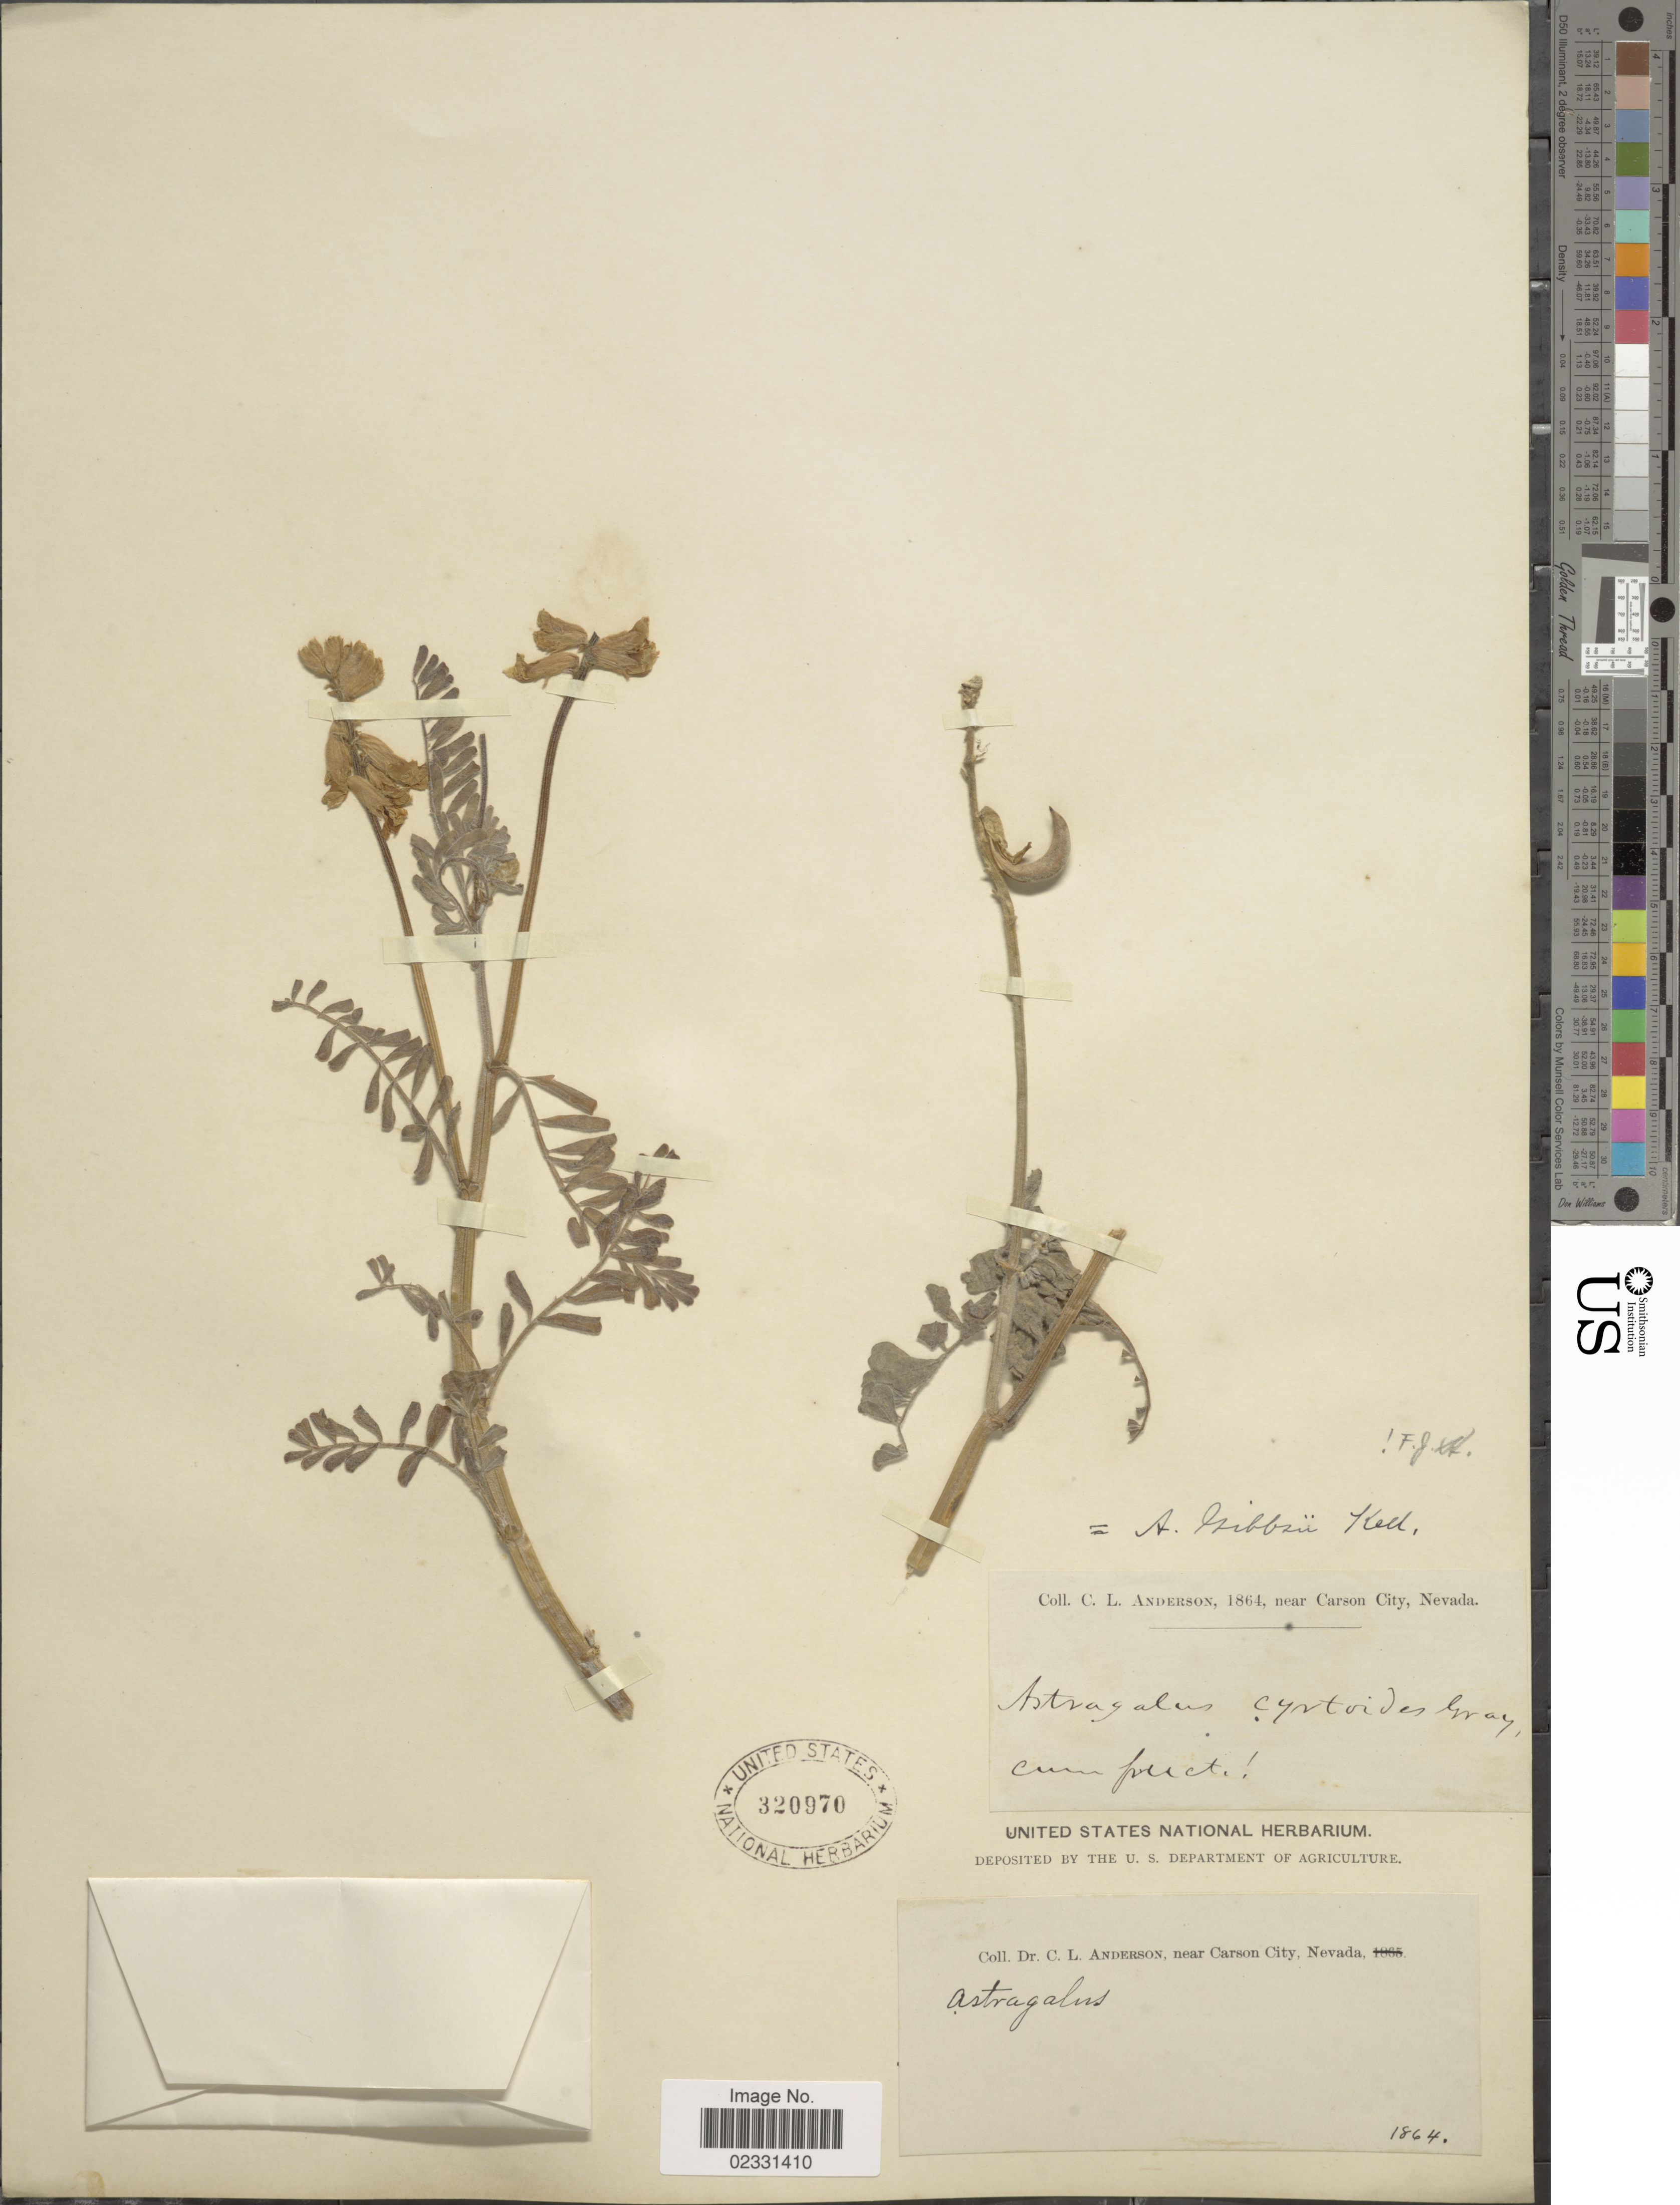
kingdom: Plantae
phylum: Tracheophyta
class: Magnoliopsida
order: Fabales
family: Fabaceae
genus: Astragalus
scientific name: Astragalus gibbsii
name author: Kellogg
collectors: C. L. Anderson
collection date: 1864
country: United States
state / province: Nevada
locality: Near Carson City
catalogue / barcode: US 320970